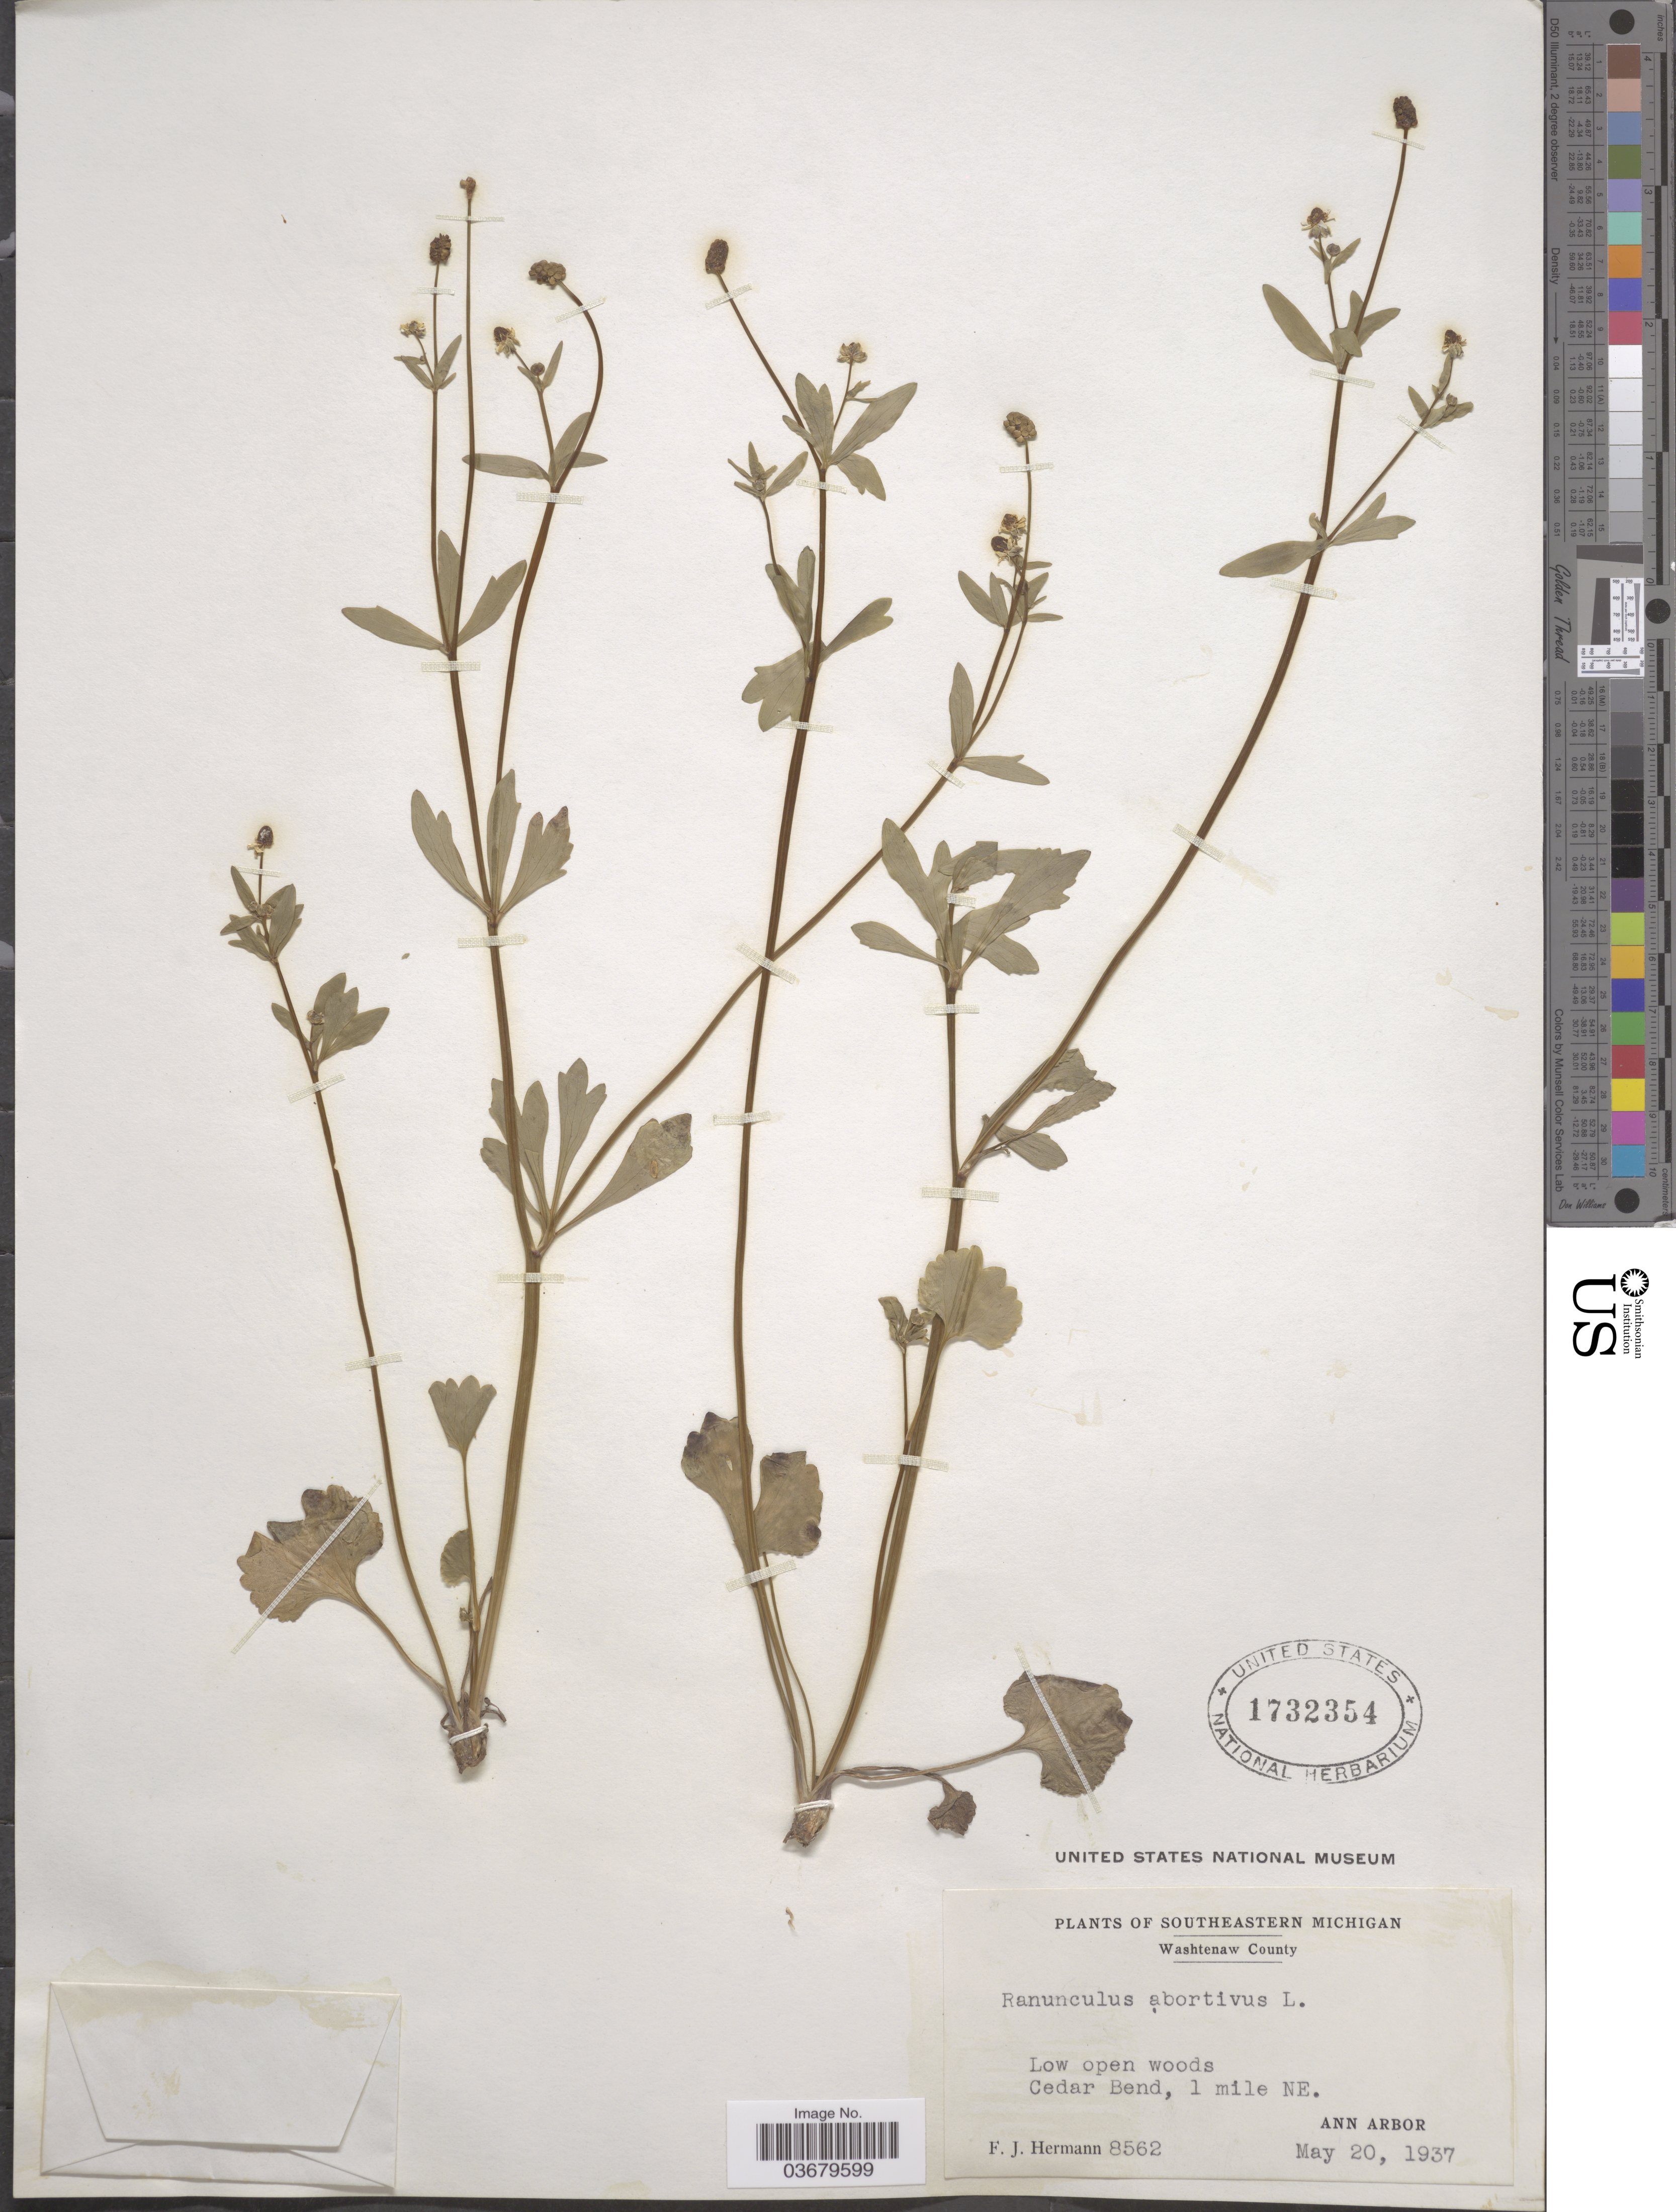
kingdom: Plantae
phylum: Tracheophyta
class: Magnoliopsida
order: Ranunculales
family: Ranunculaceae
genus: Ranunculus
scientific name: Ranunculus abortivus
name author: L.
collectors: F. J. Hermann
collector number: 8562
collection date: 1937-05-20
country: United States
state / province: Michigan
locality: Southeastern Michigan. Washtenaw County. Cedar Bend, 1 mile NE. Ann Arbor.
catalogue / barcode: US 1732354